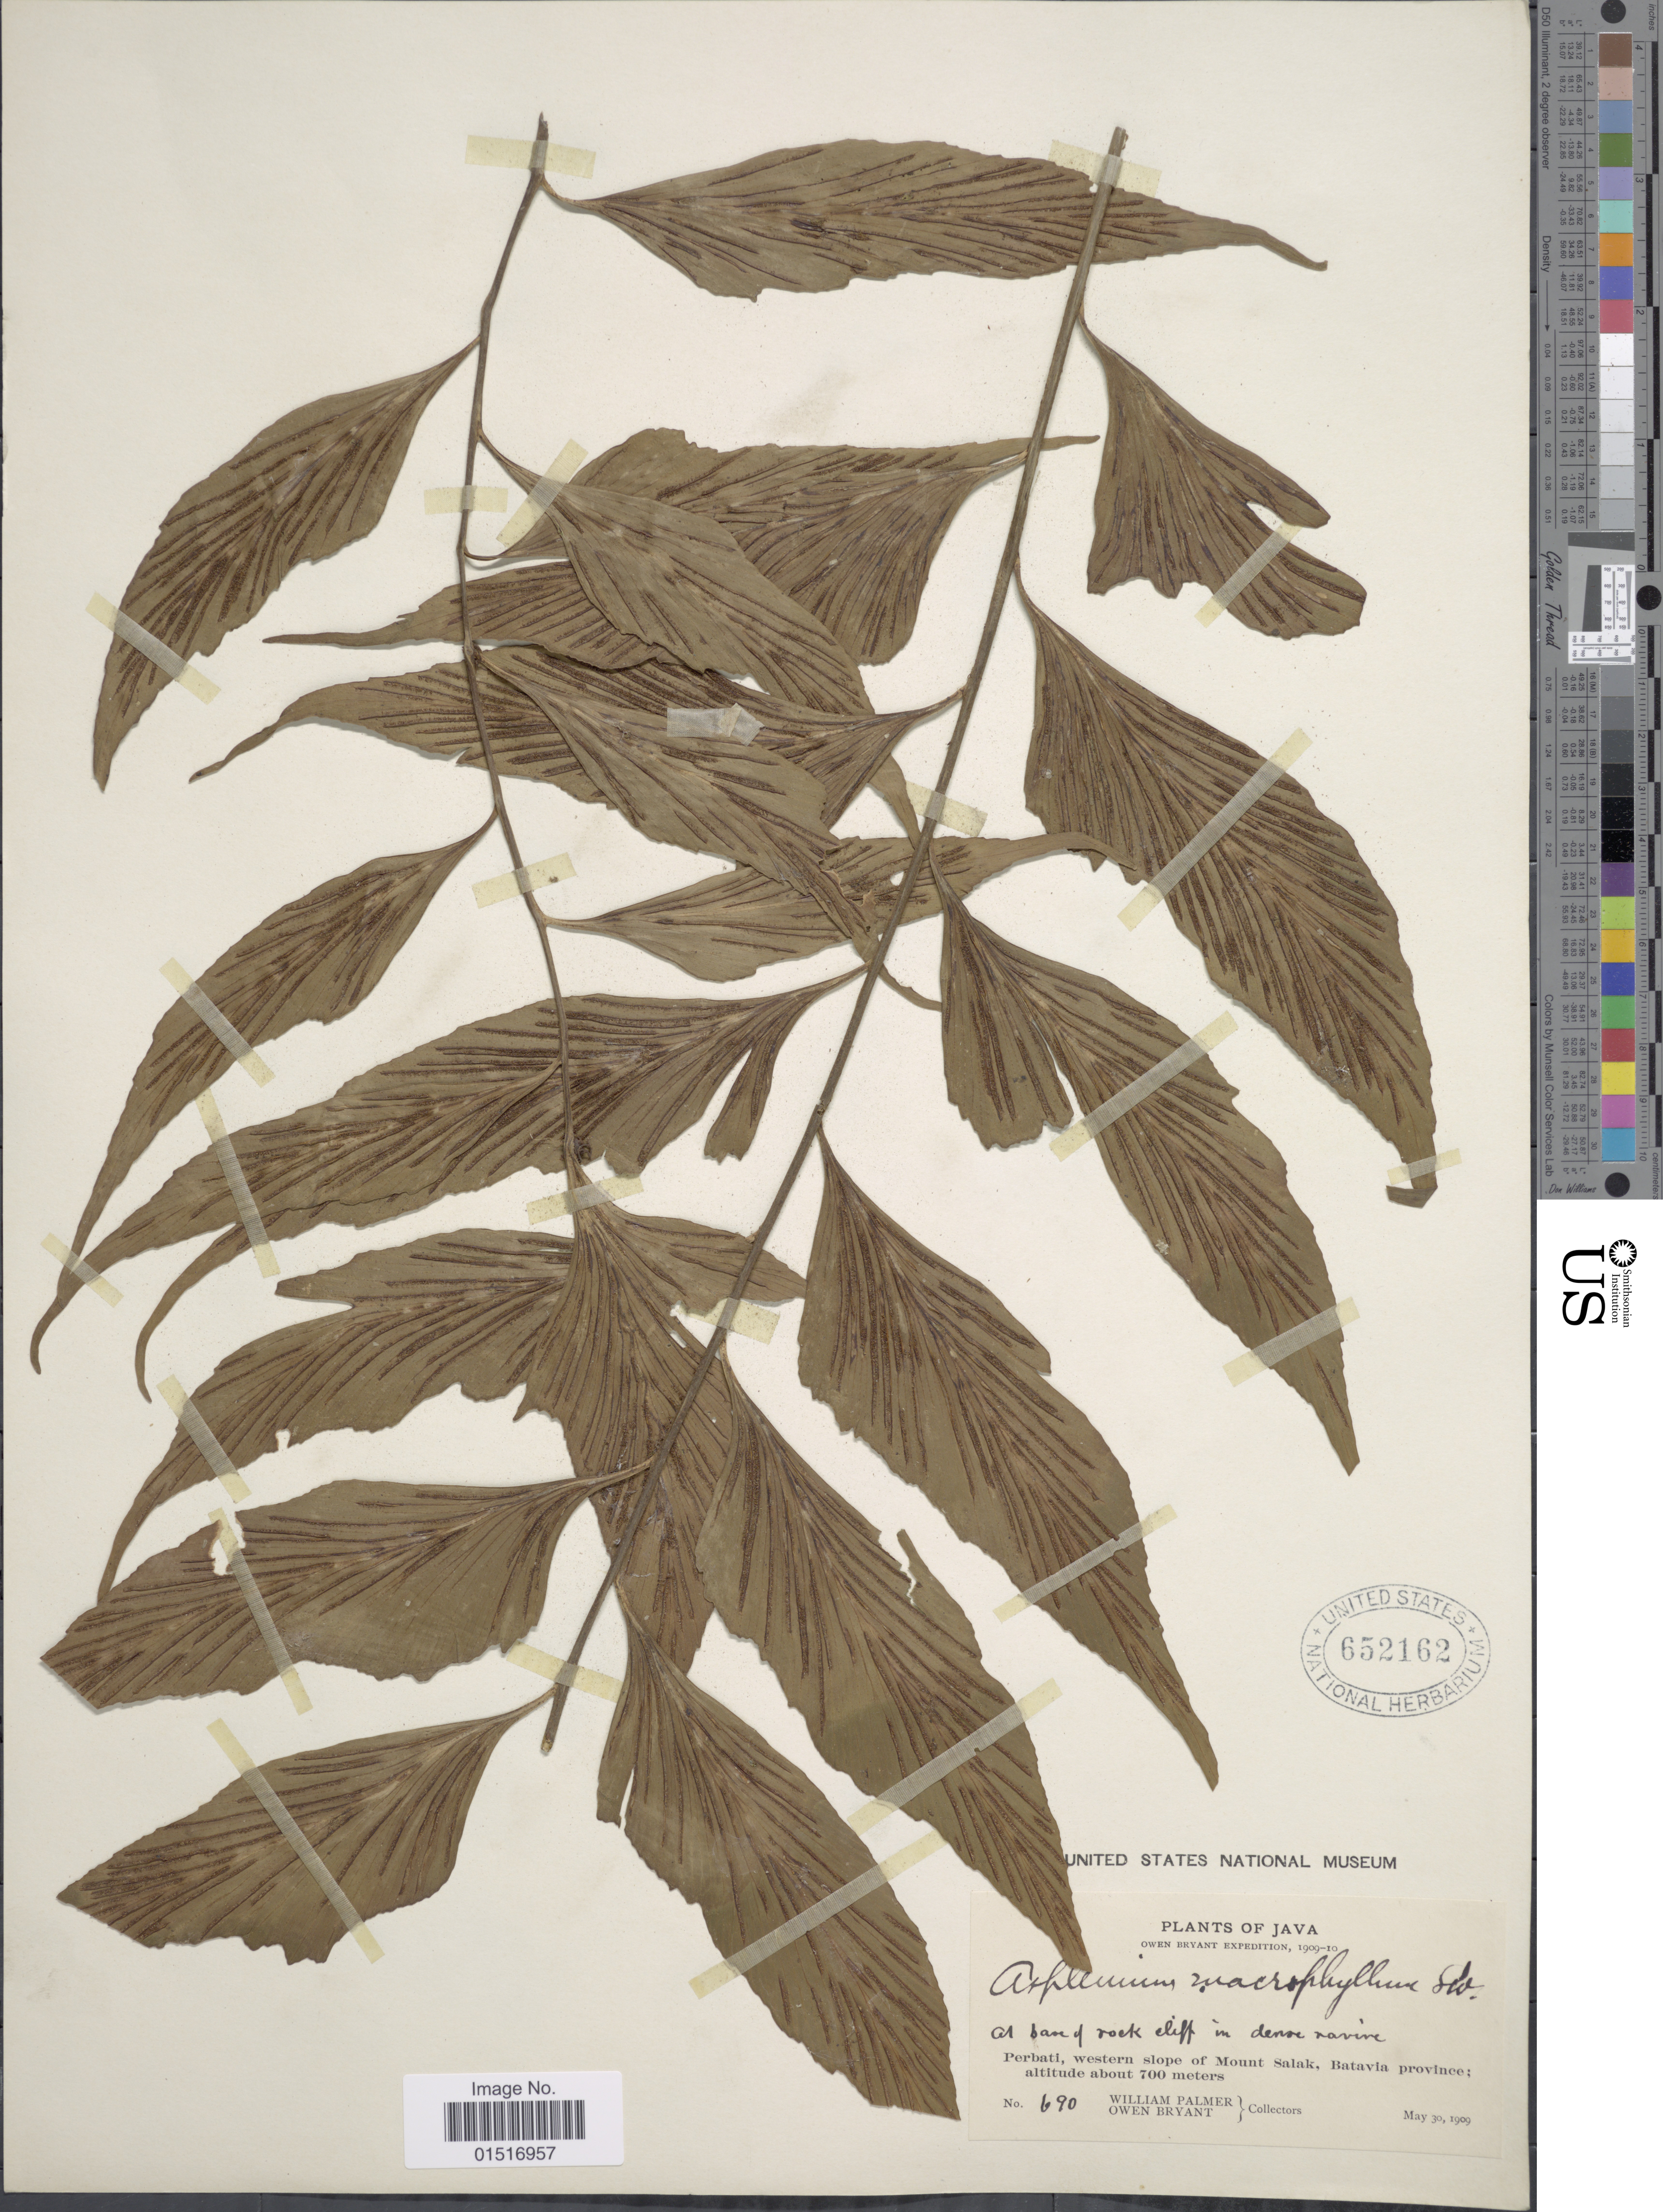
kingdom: Plantae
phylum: Tracheophyta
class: Polypodiopsida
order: Polypodiales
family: Aspleniaceae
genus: Asplenium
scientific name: Asplenium polyodon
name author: G. Forst.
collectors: W. Palmer & O. Bryant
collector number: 690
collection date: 1909-05-30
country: Indonesia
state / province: Java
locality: Perbati, western slope of Mount Salak, Batavia province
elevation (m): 700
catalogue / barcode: US 652162